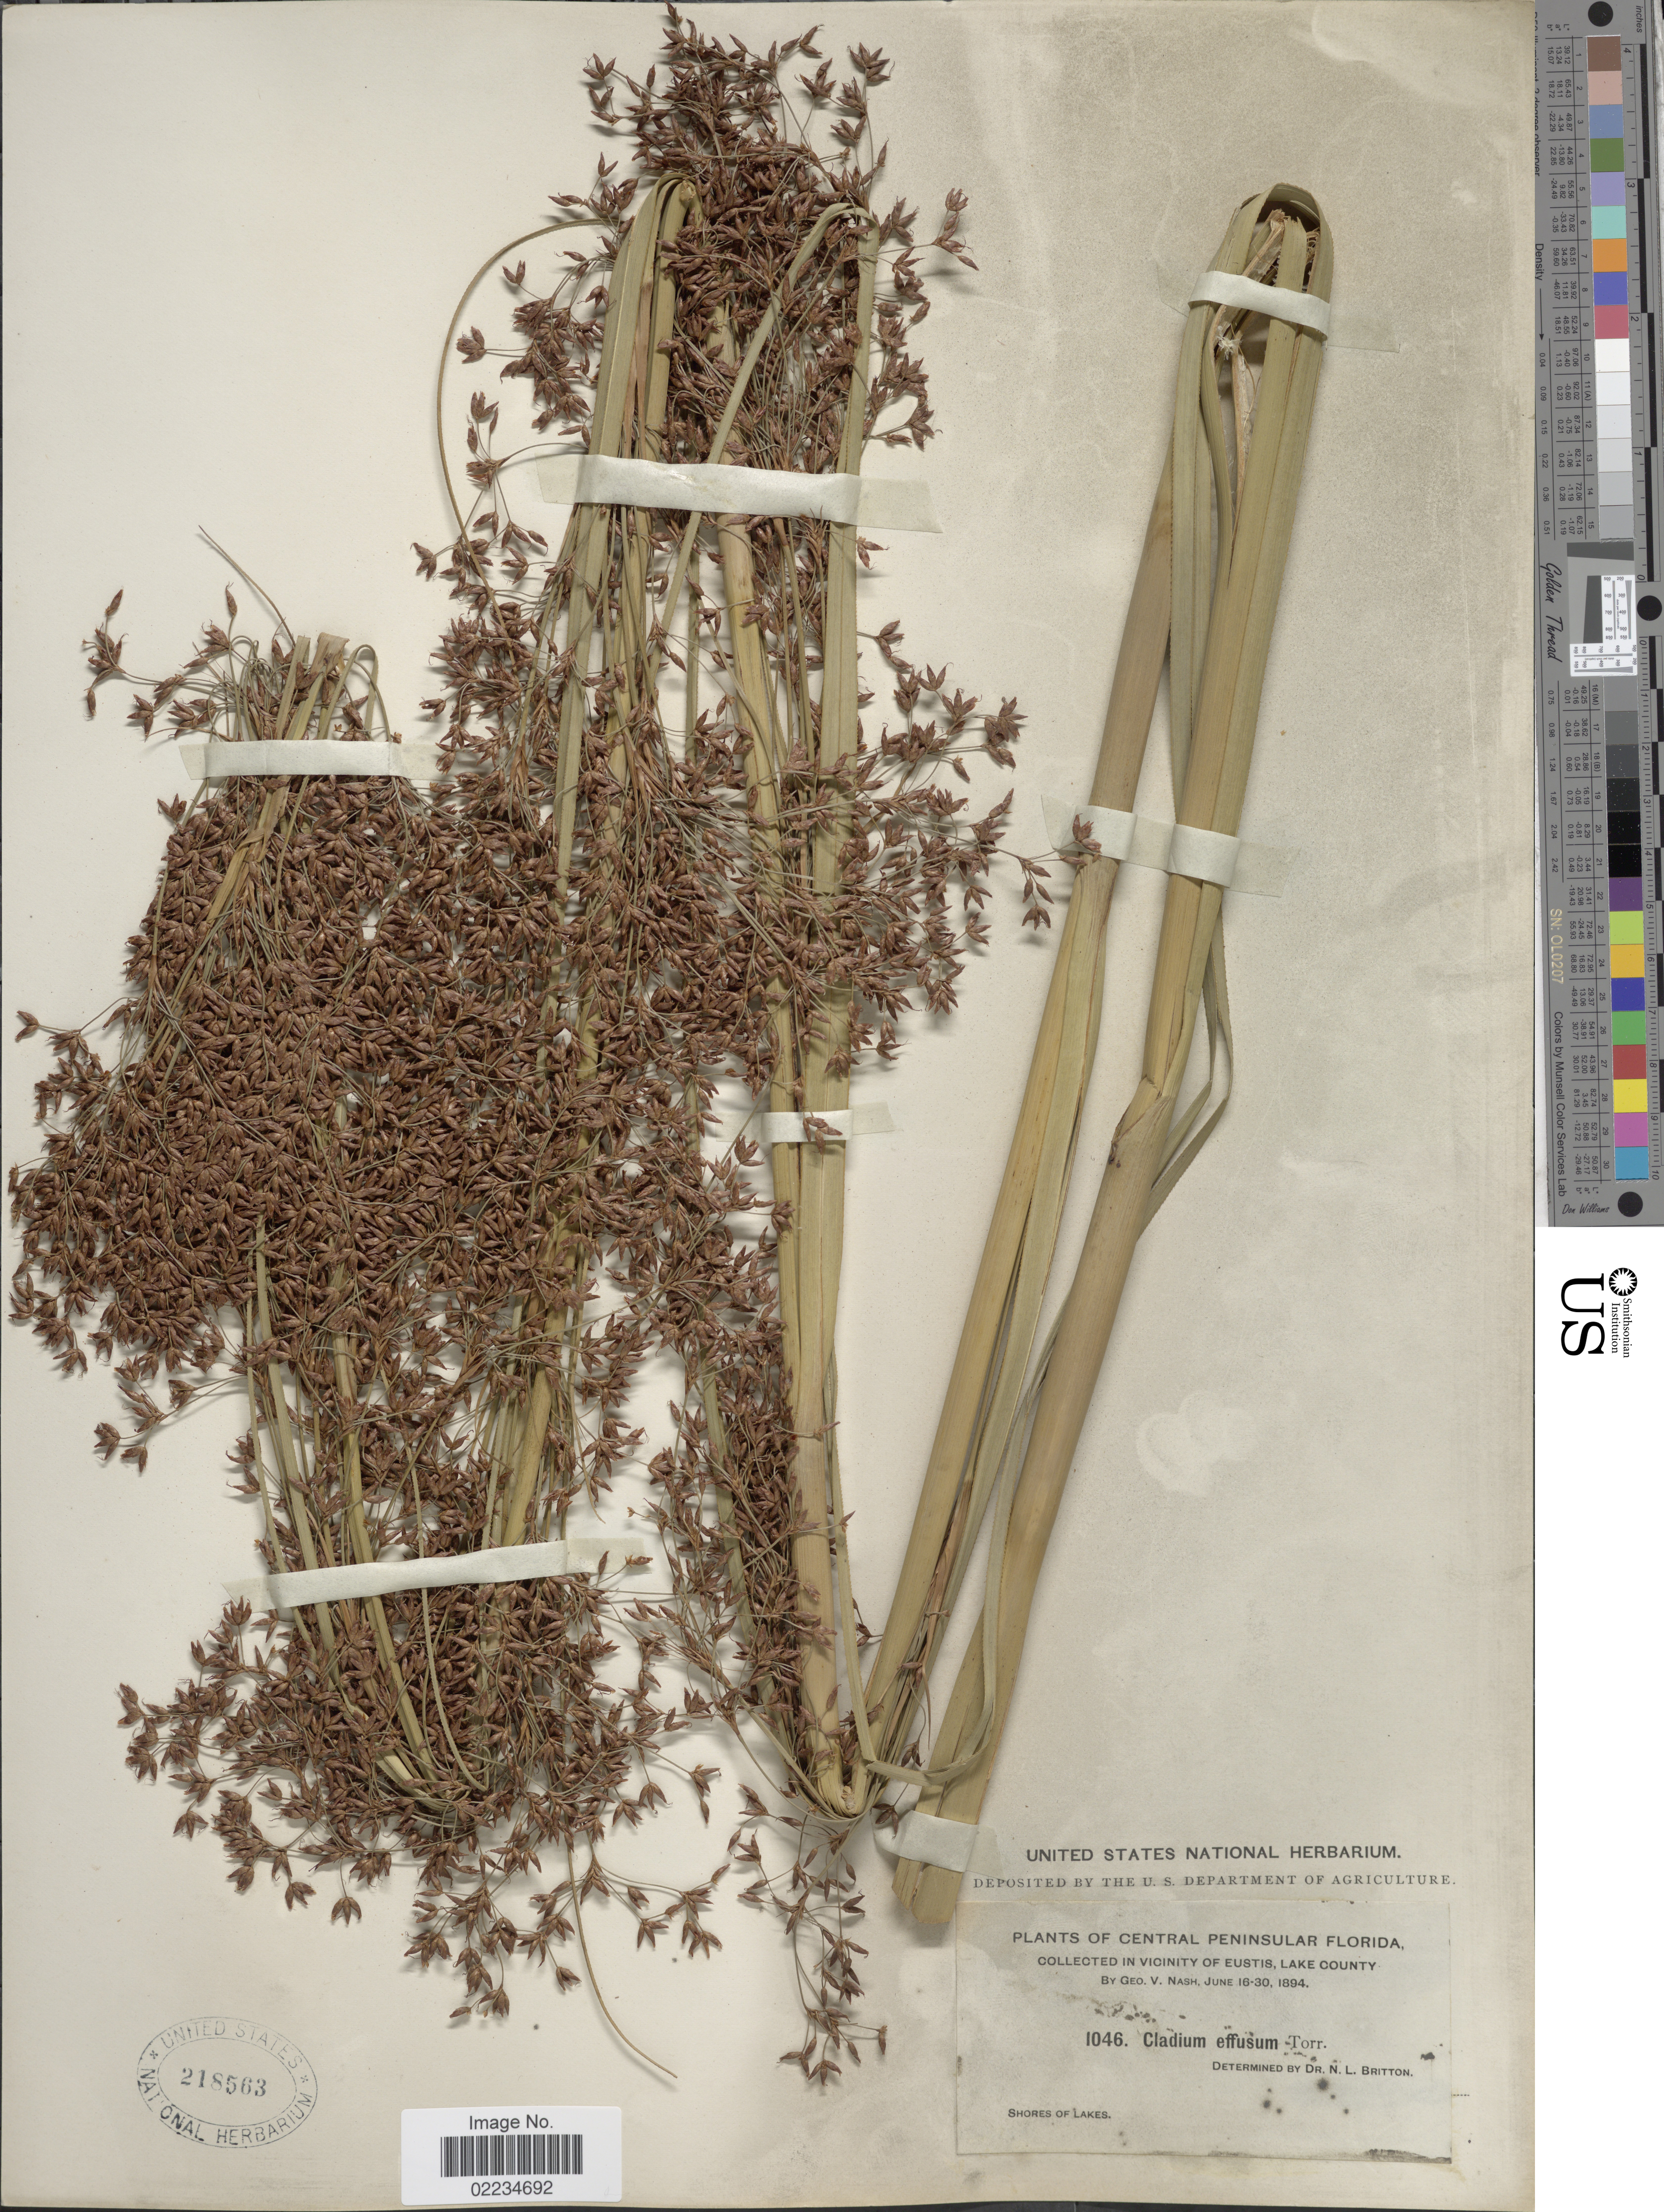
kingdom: Plantae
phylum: Tracheophyta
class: Liliopsida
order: Poales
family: Cyperaceae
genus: Cladium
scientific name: Cladium jamaicense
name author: Crantz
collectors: G. V. Nash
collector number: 1046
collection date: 1894-06-16/1894-06-30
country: United States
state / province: Florida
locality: Central Peninsular Florida, In Vicinity of Eustis, Lake County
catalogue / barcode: US 218563